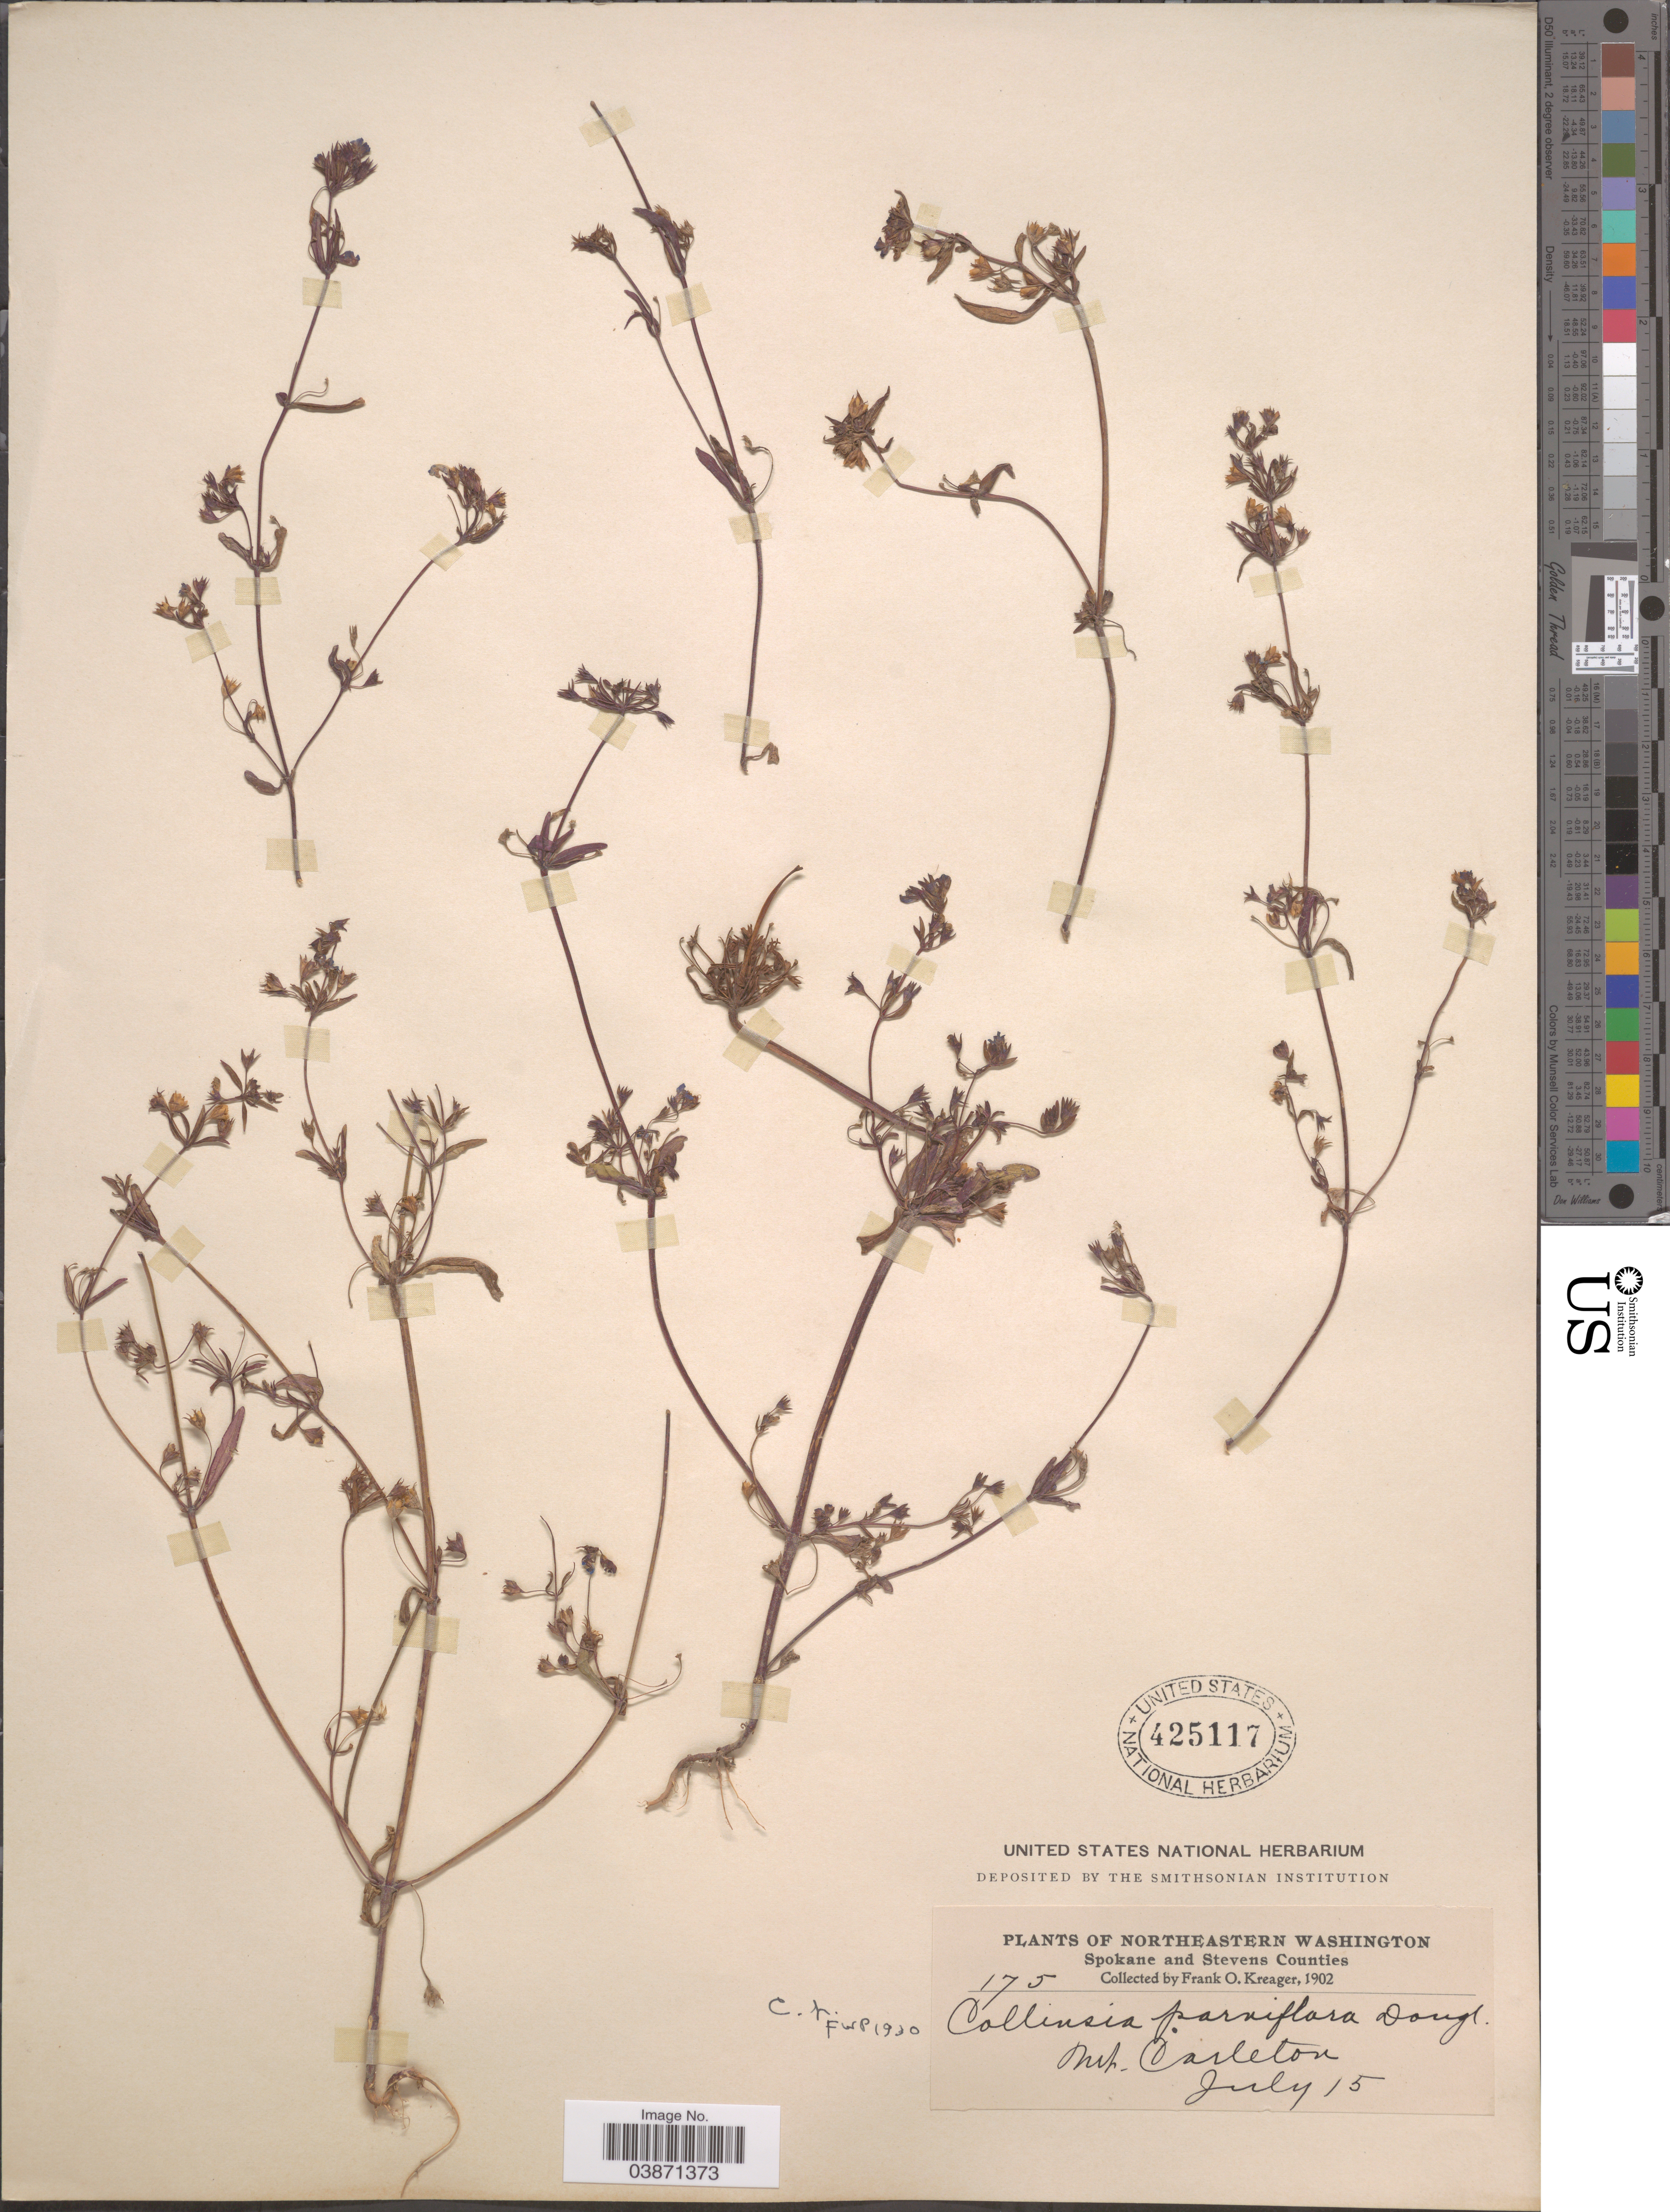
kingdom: Plantae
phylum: Tracheophyta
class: Magnoliopsida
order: Lamiales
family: Plantaginaceae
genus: Collinsia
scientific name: Collinsia parviflora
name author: Douglas ex Lindl.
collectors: F. Kreager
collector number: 175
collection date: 1902-07-15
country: United States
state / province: Washington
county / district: Spokane / Stevens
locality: Northeastern Washington. Spokane and Stevens Counties. Mt. Carleton.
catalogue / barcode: US 425117